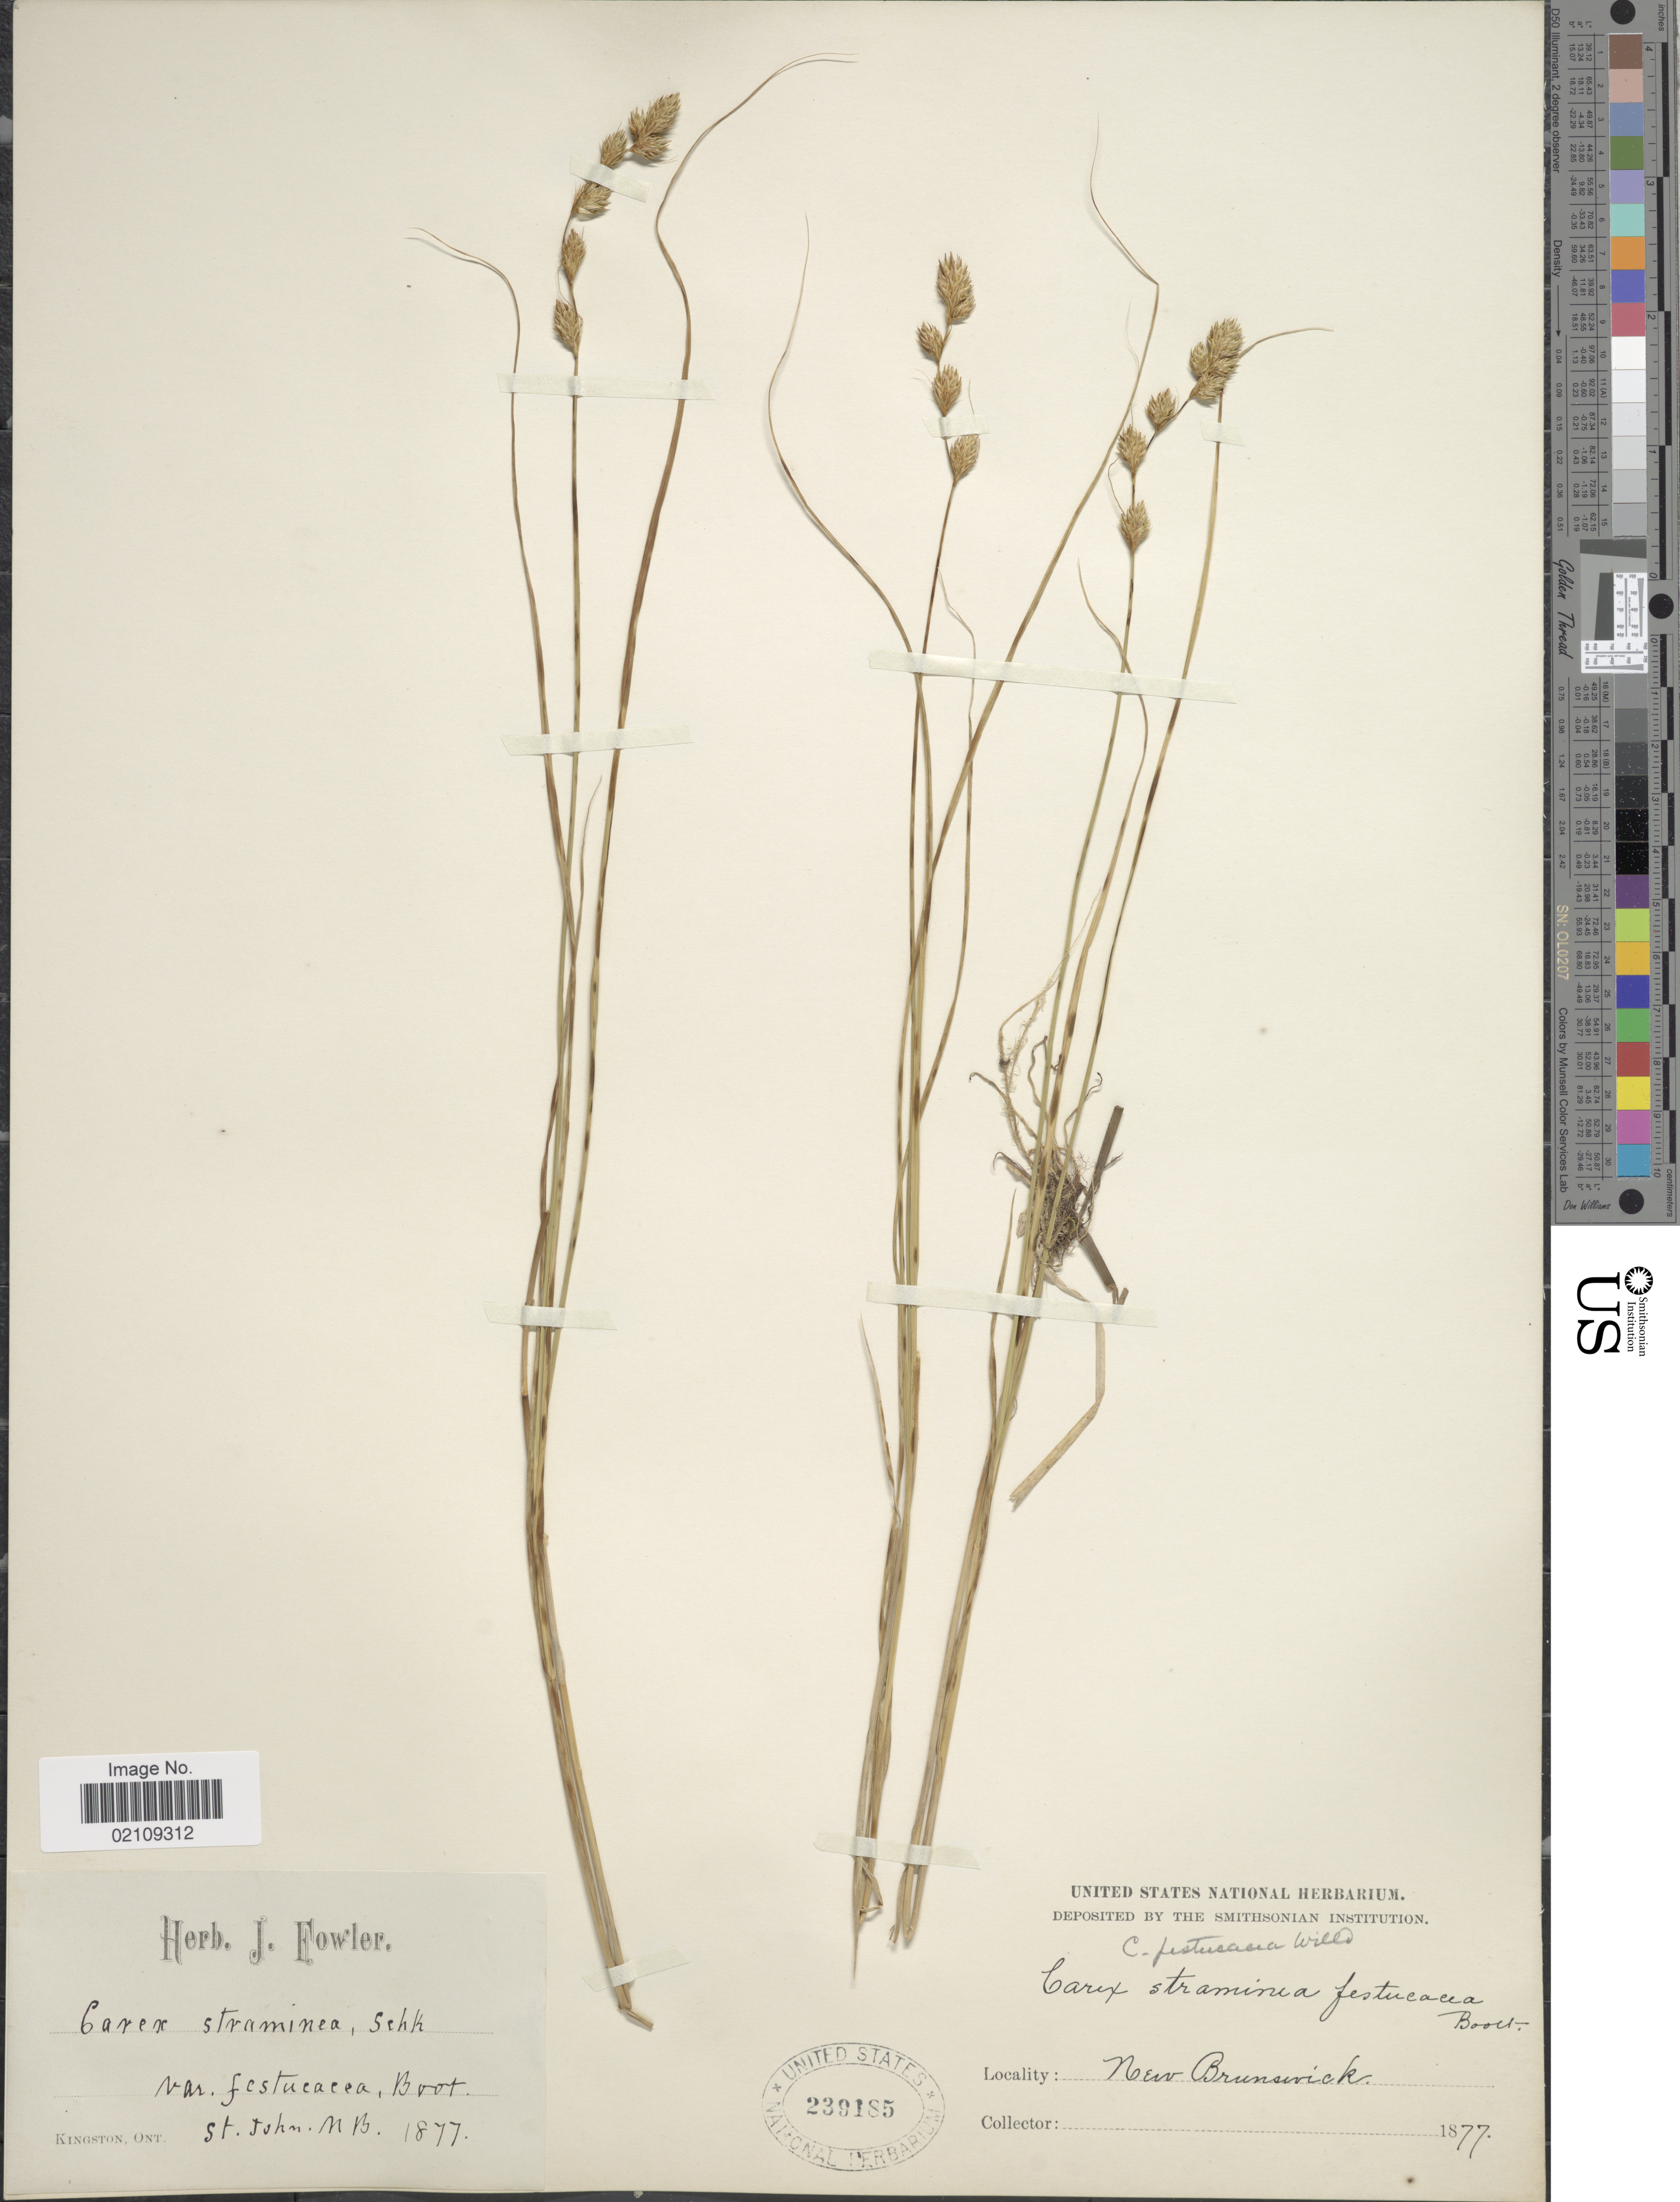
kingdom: Plantae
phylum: Tracheophyta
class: Liliopsida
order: Poales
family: Cyperaceae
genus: Carex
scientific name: Carex festucacea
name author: Willd.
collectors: ex herb. J. Fowler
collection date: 1877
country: Canada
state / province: New Brunswick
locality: St. John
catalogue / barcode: US 239185